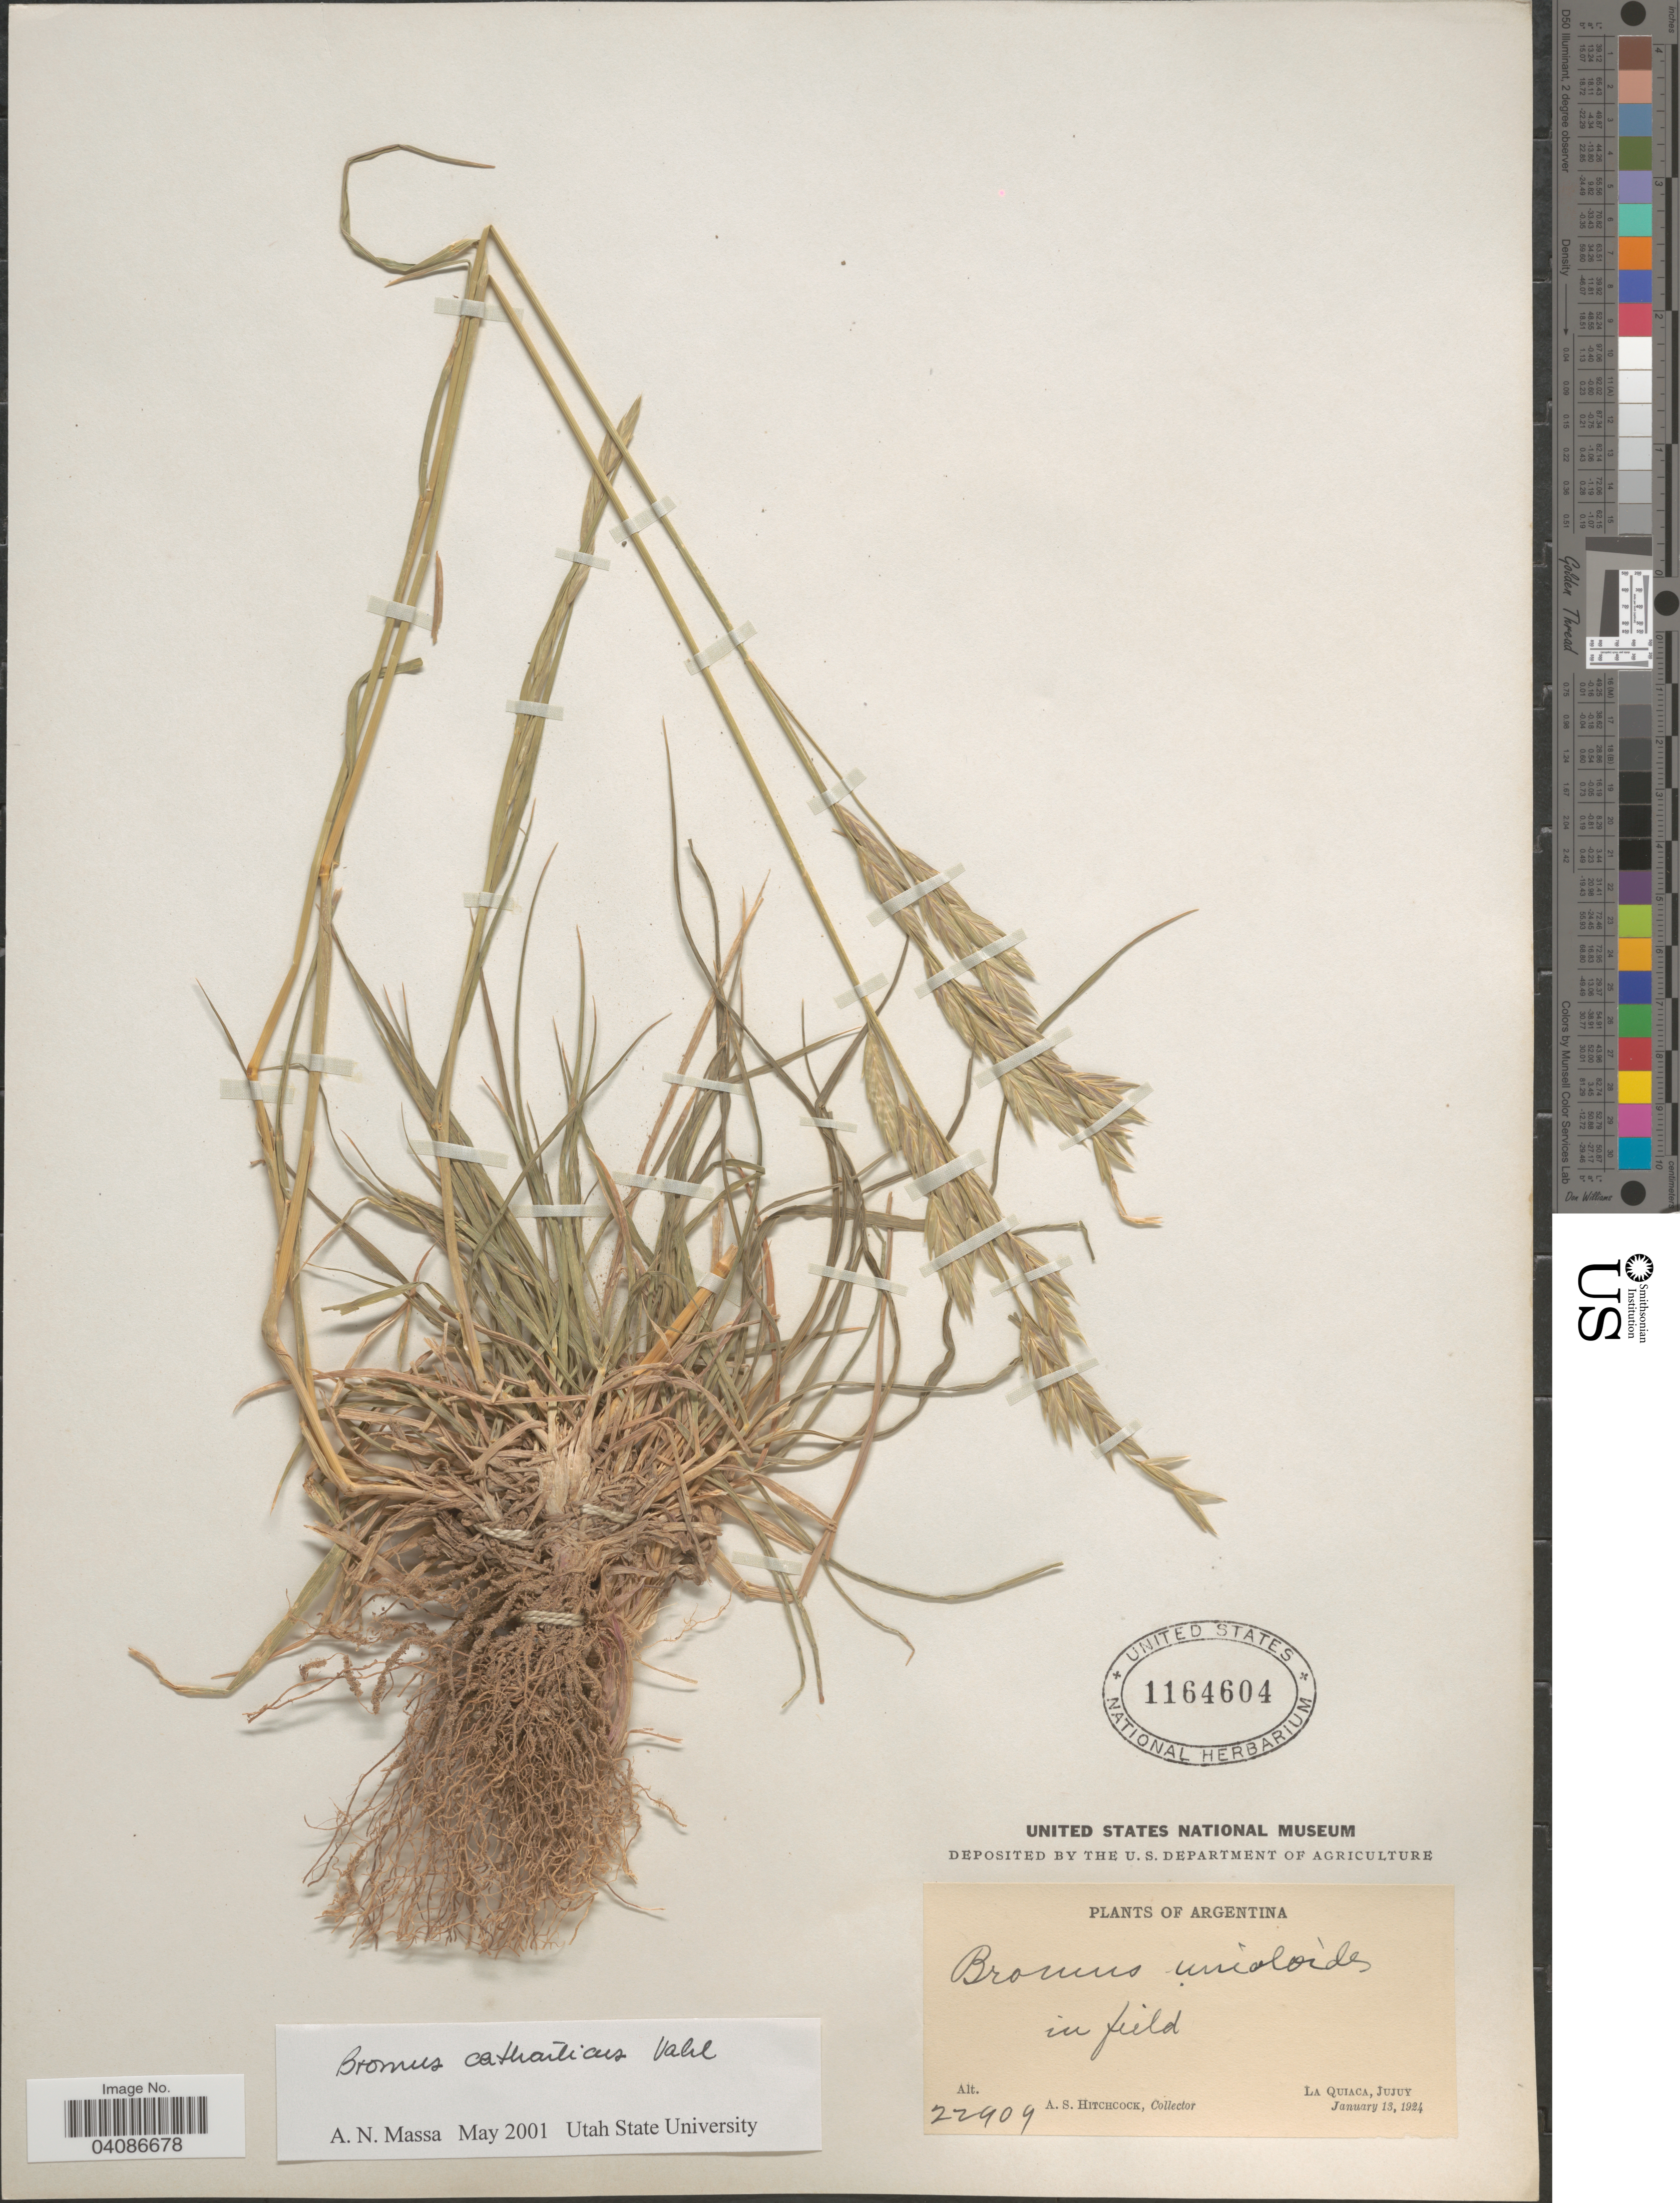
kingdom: Plantae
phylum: Tracheophyta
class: Liliopsida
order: Poales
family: Poaceae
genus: Bromus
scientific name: Bromus catharticus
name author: Vahl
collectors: A. S. Hitchcock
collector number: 22909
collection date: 1924-01-13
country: Argentina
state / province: Jujuy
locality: In field. La Quiaca.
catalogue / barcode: US 1164604